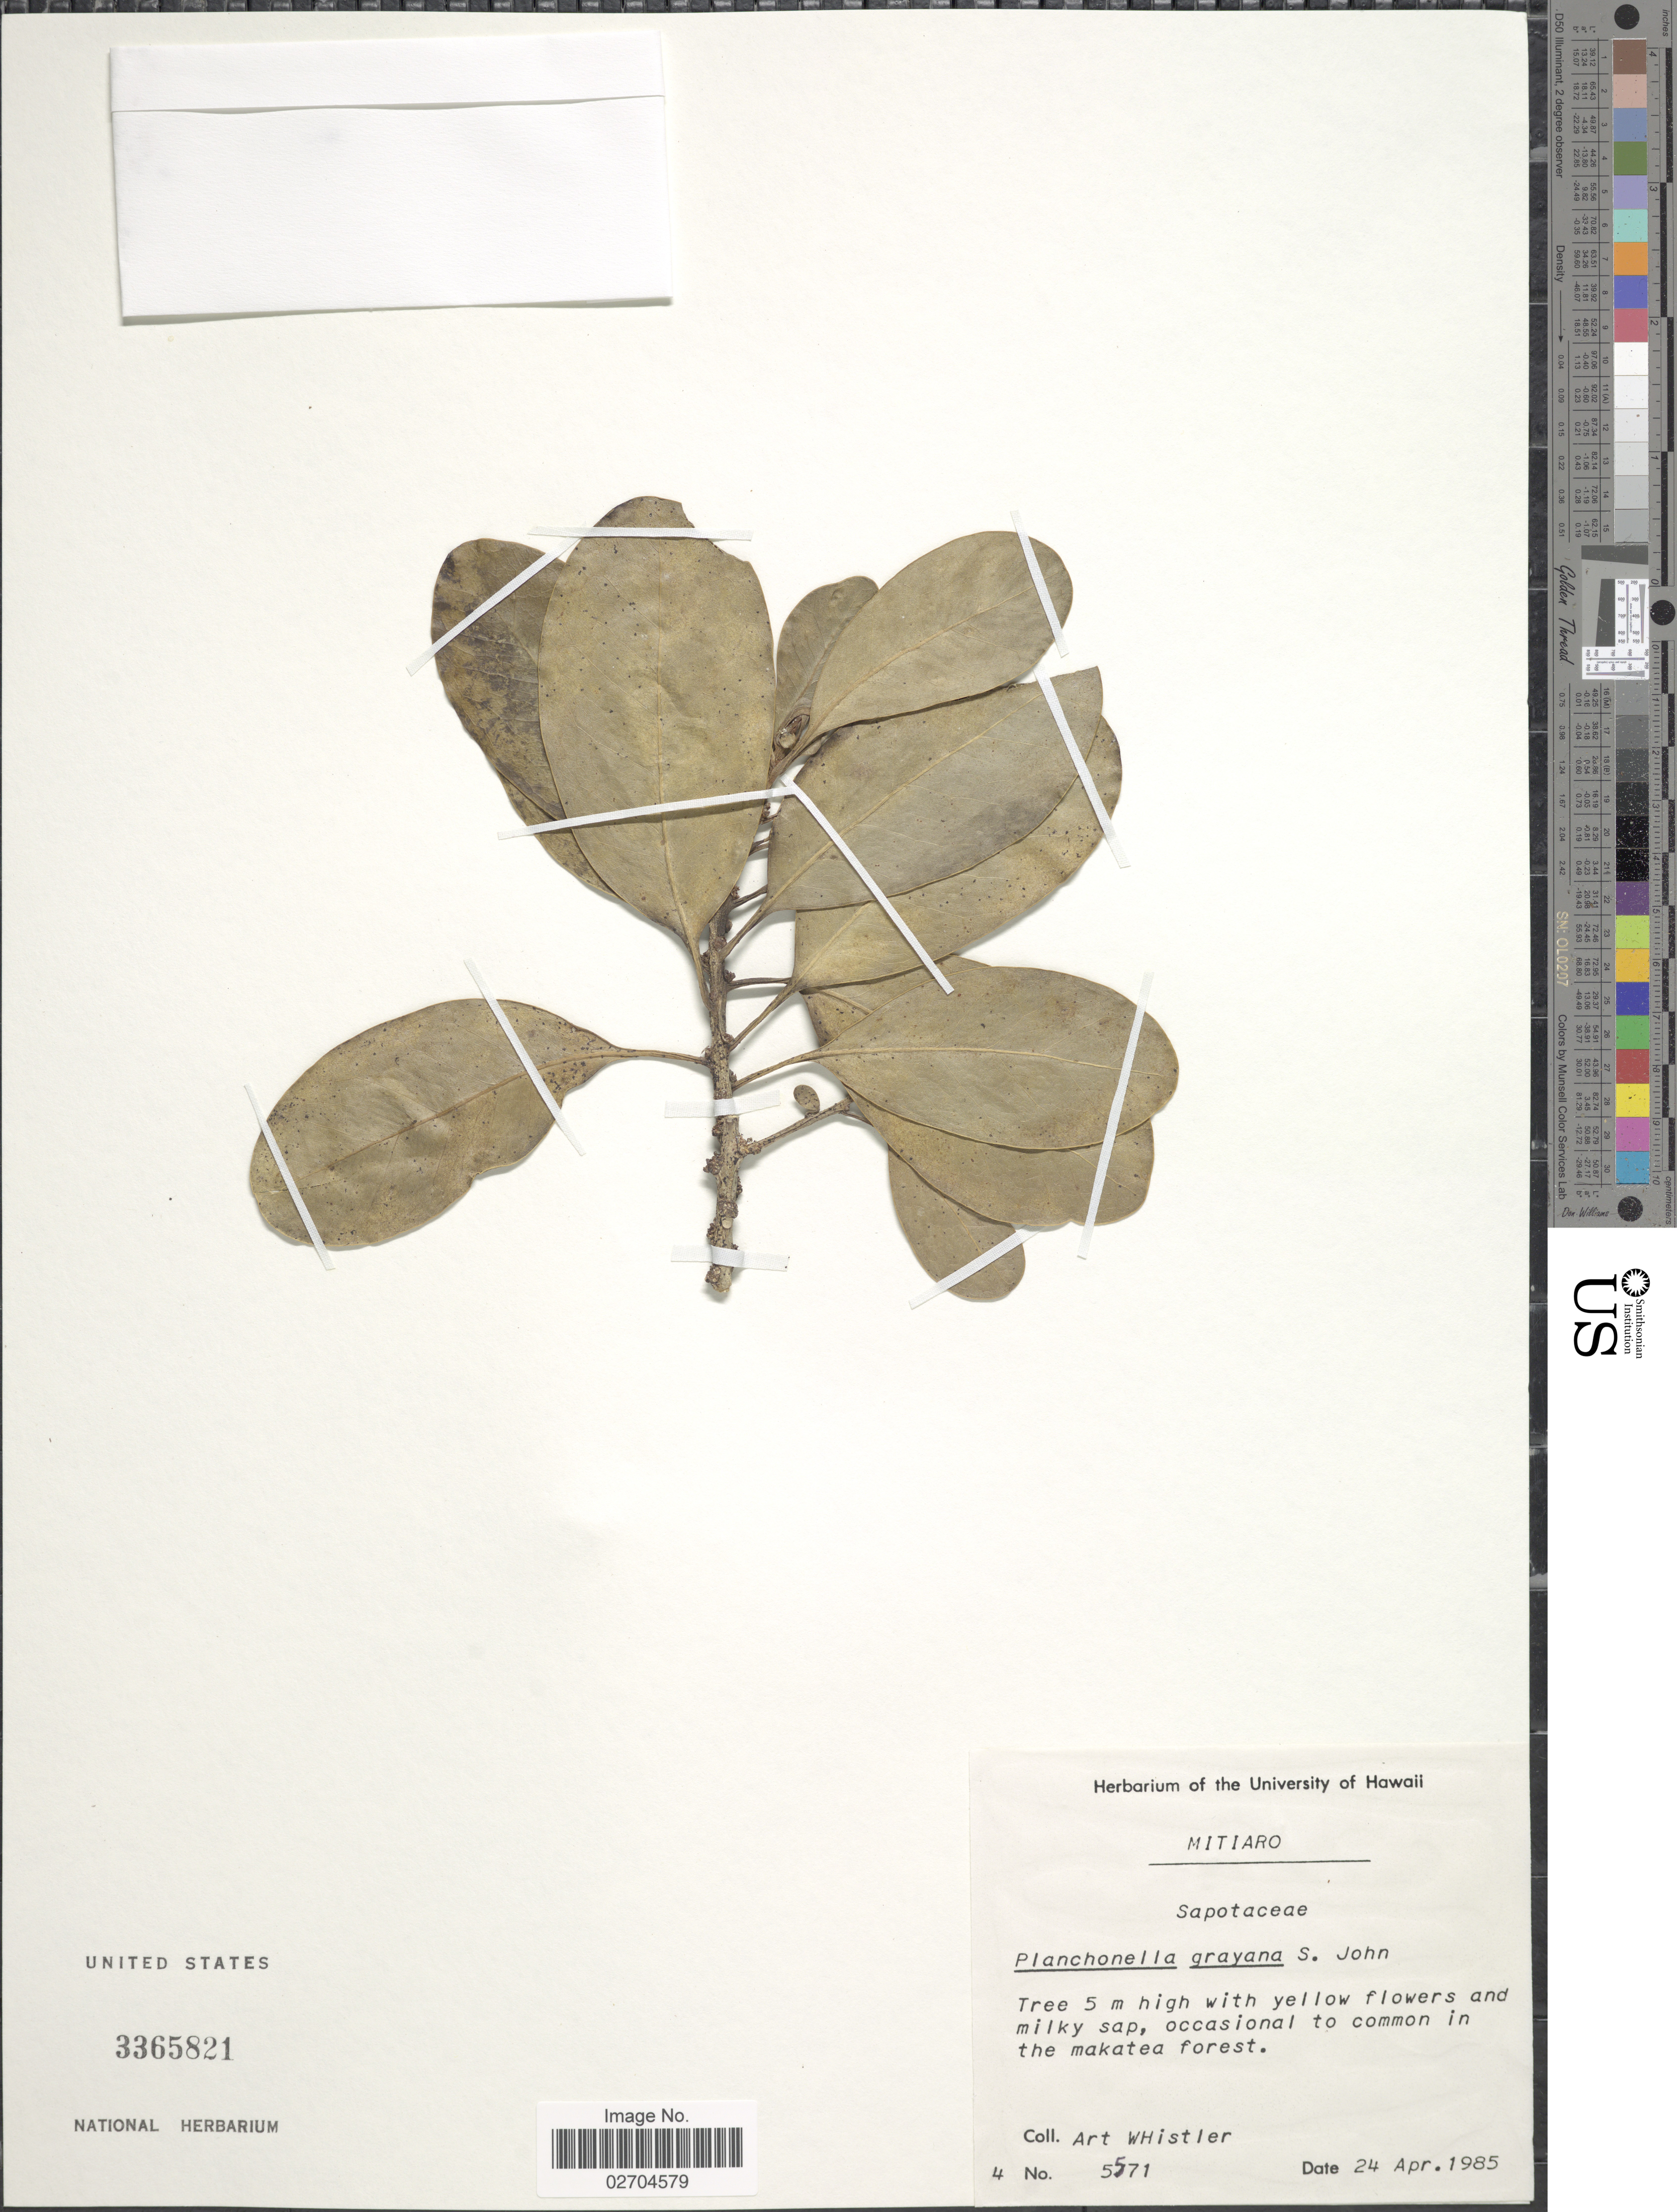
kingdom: Plantae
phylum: Tracheophyta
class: Magnoliopsida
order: Ericales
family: Sapotaceae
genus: Planchonella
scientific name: Planchonella grayana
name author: St. John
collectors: A. Whistler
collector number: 5571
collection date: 1985-04-24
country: Cook Islands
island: Mitiaro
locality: In the makatea forest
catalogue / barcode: US 3365821